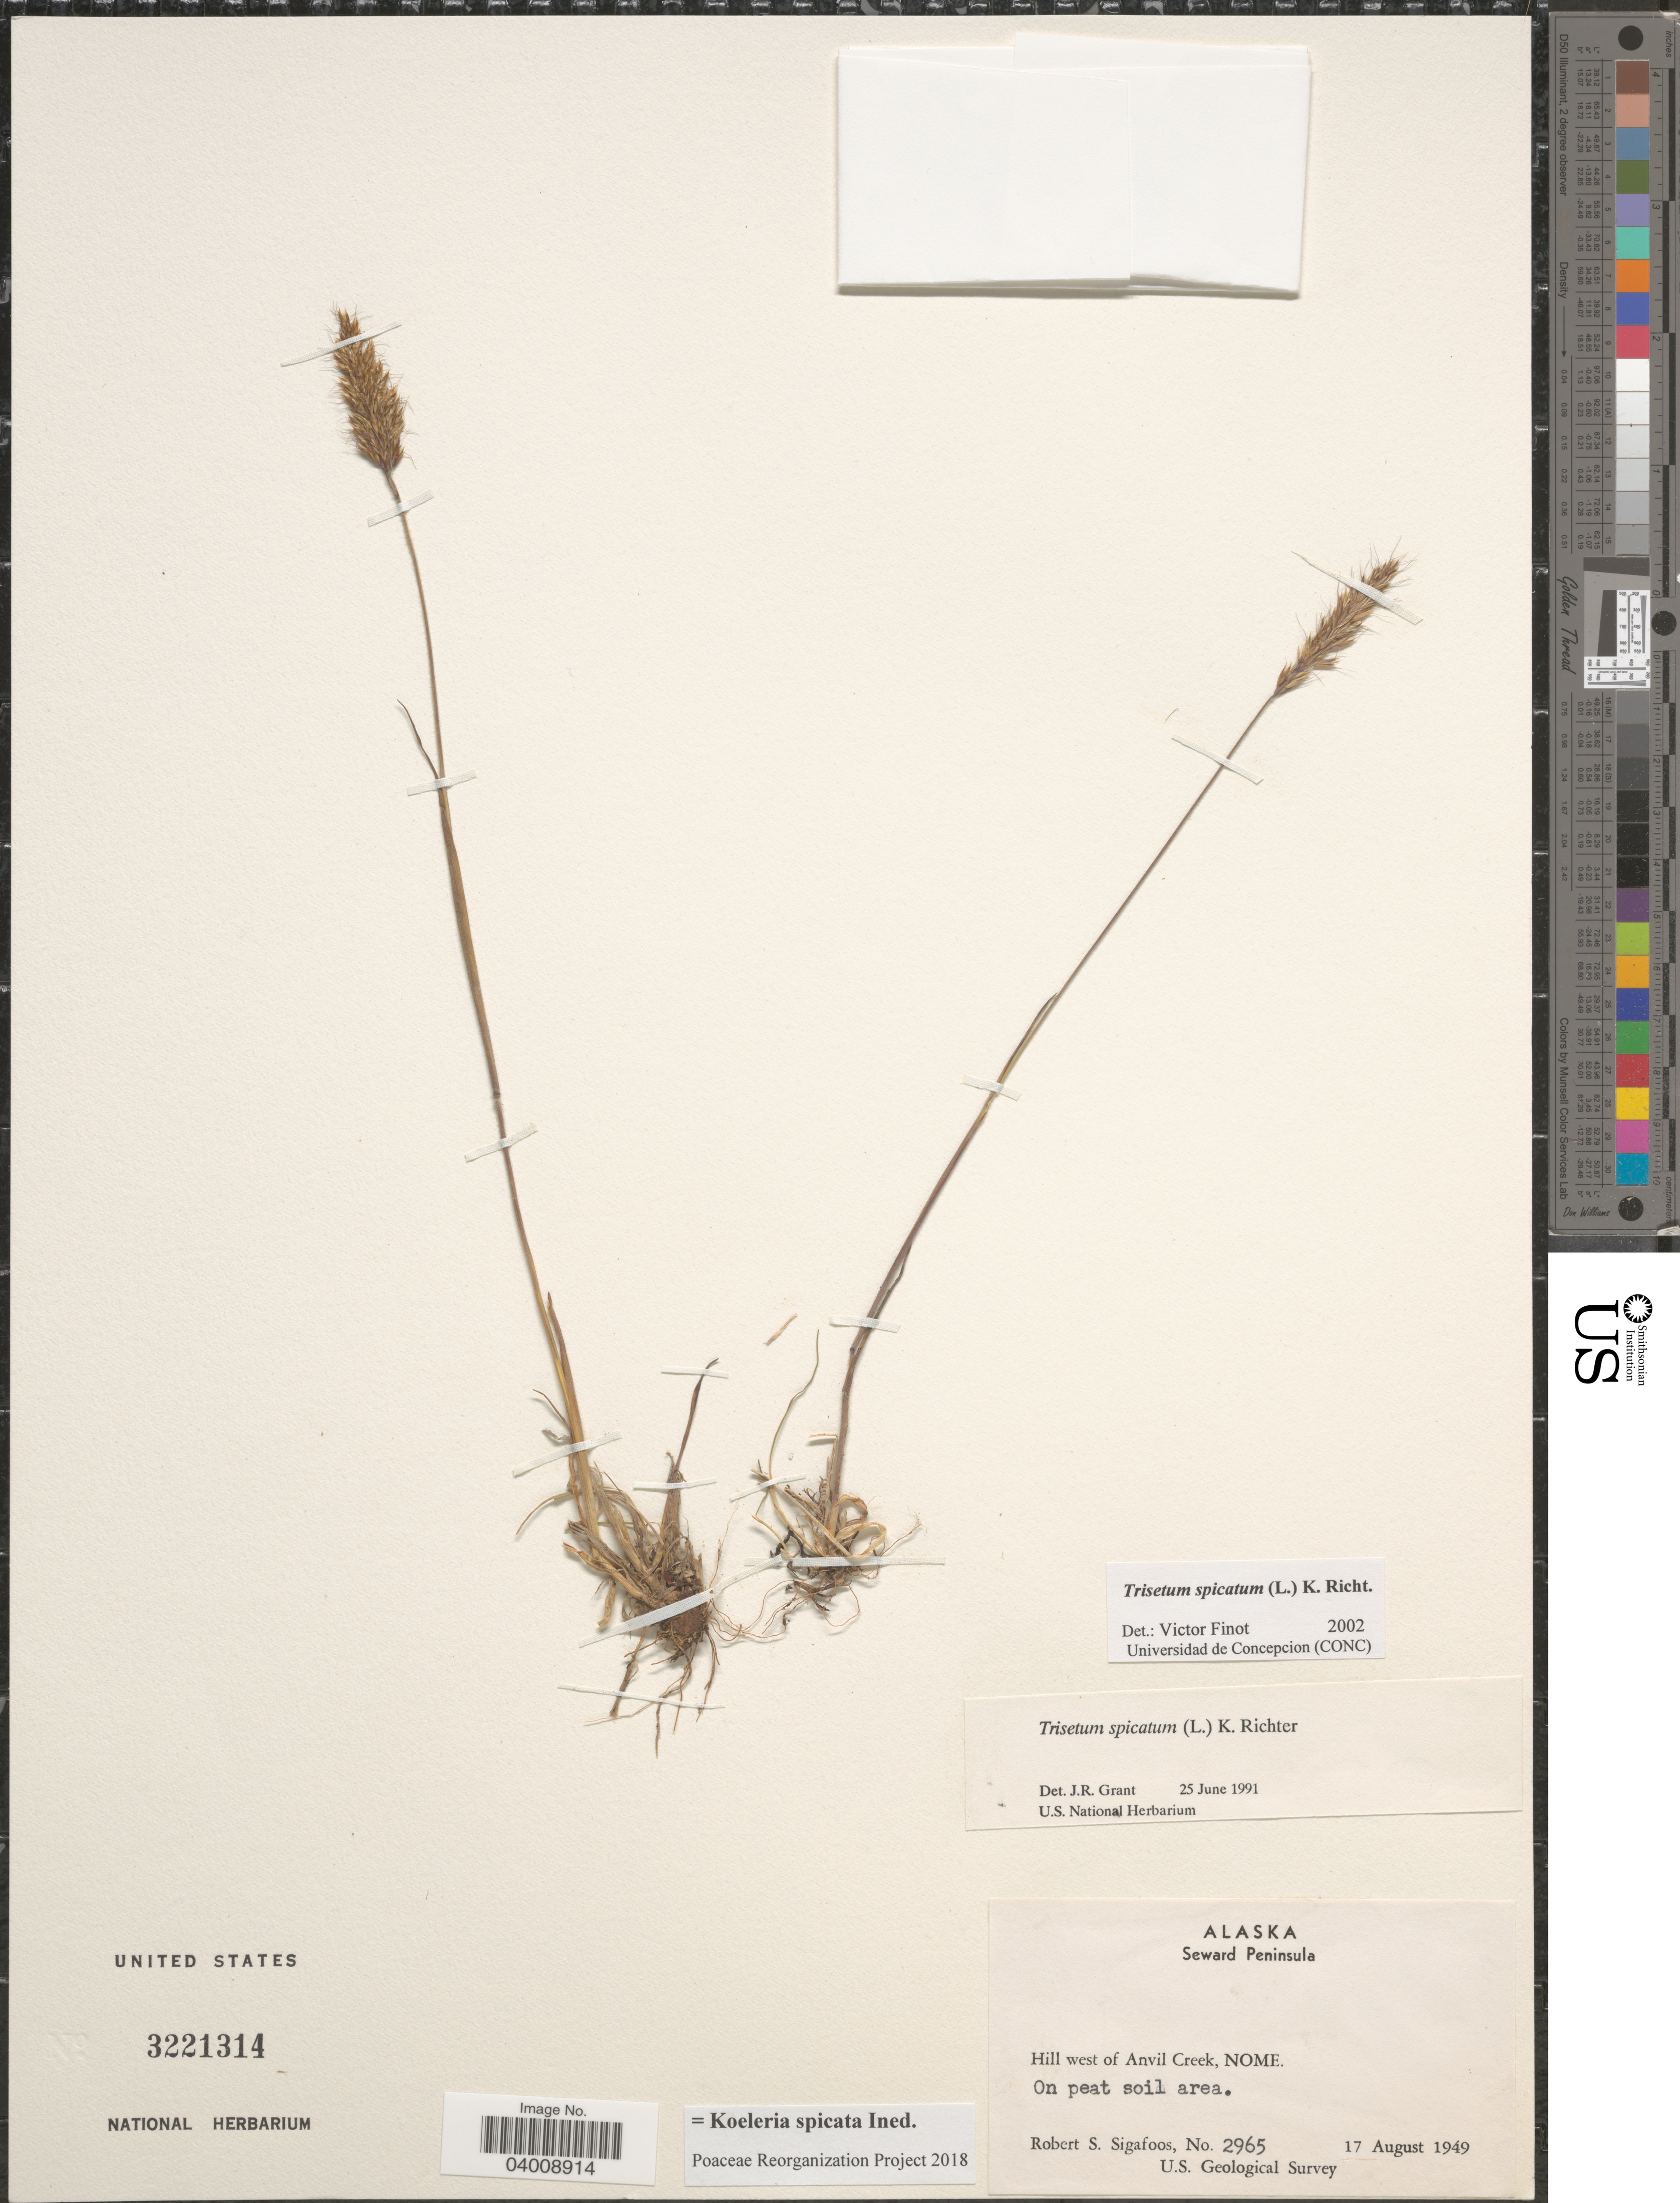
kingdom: Plantae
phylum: Tracheophyta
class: Liliopsida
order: Poales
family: Poaceae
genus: Koeleria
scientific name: Koeleria spicata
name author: (L.) Barberá et al.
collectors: R. Sigafoos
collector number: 2965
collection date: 1949-08-17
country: United States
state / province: Alaska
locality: Seward Peninsula. Hill west of Anvil Creek, Nome.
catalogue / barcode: US 3221314